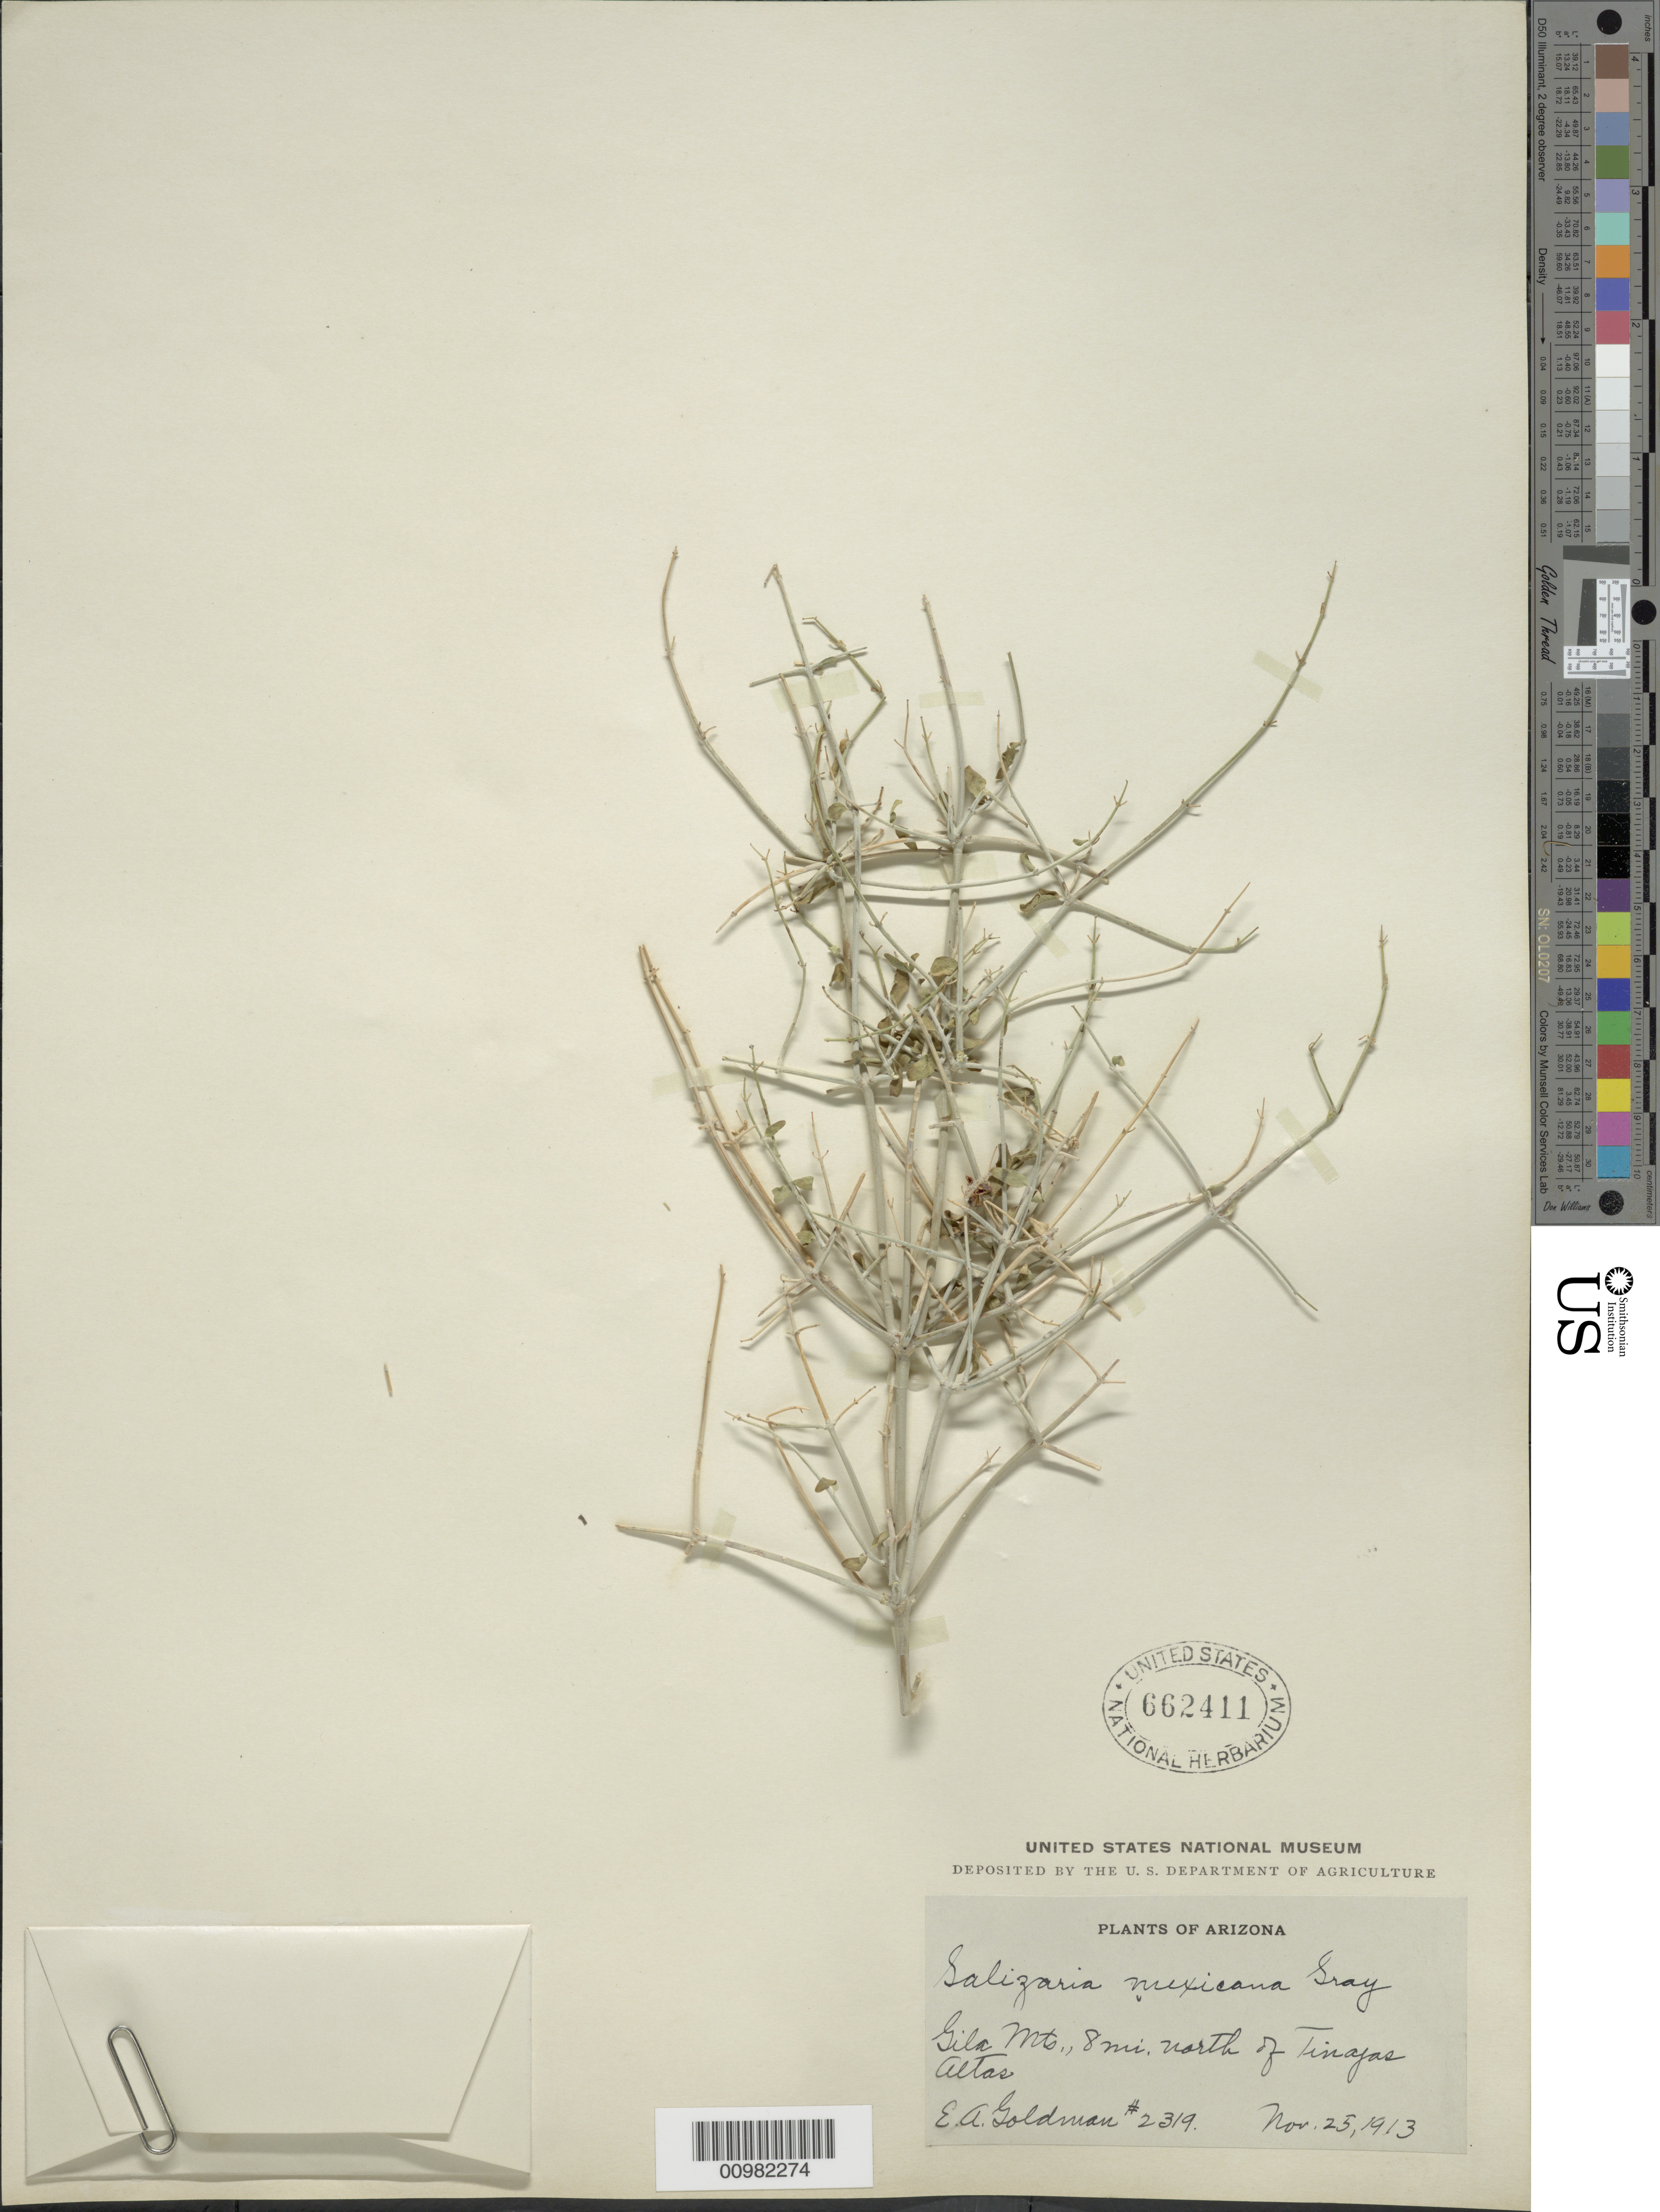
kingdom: Plantae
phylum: Tracheophyta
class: Magnoliopsida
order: Lamiales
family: Lamiaceae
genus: Salazaria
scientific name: Salazaria mexicana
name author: Torr.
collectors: E. A. Goldman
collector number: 2319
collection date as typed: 25 Nov 1913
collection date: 1913-11-25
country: United States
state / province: Arizona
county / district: Yuma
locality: Gila Mountains; 8 mi. N of Tinajas Atlas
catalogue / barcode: US 662411